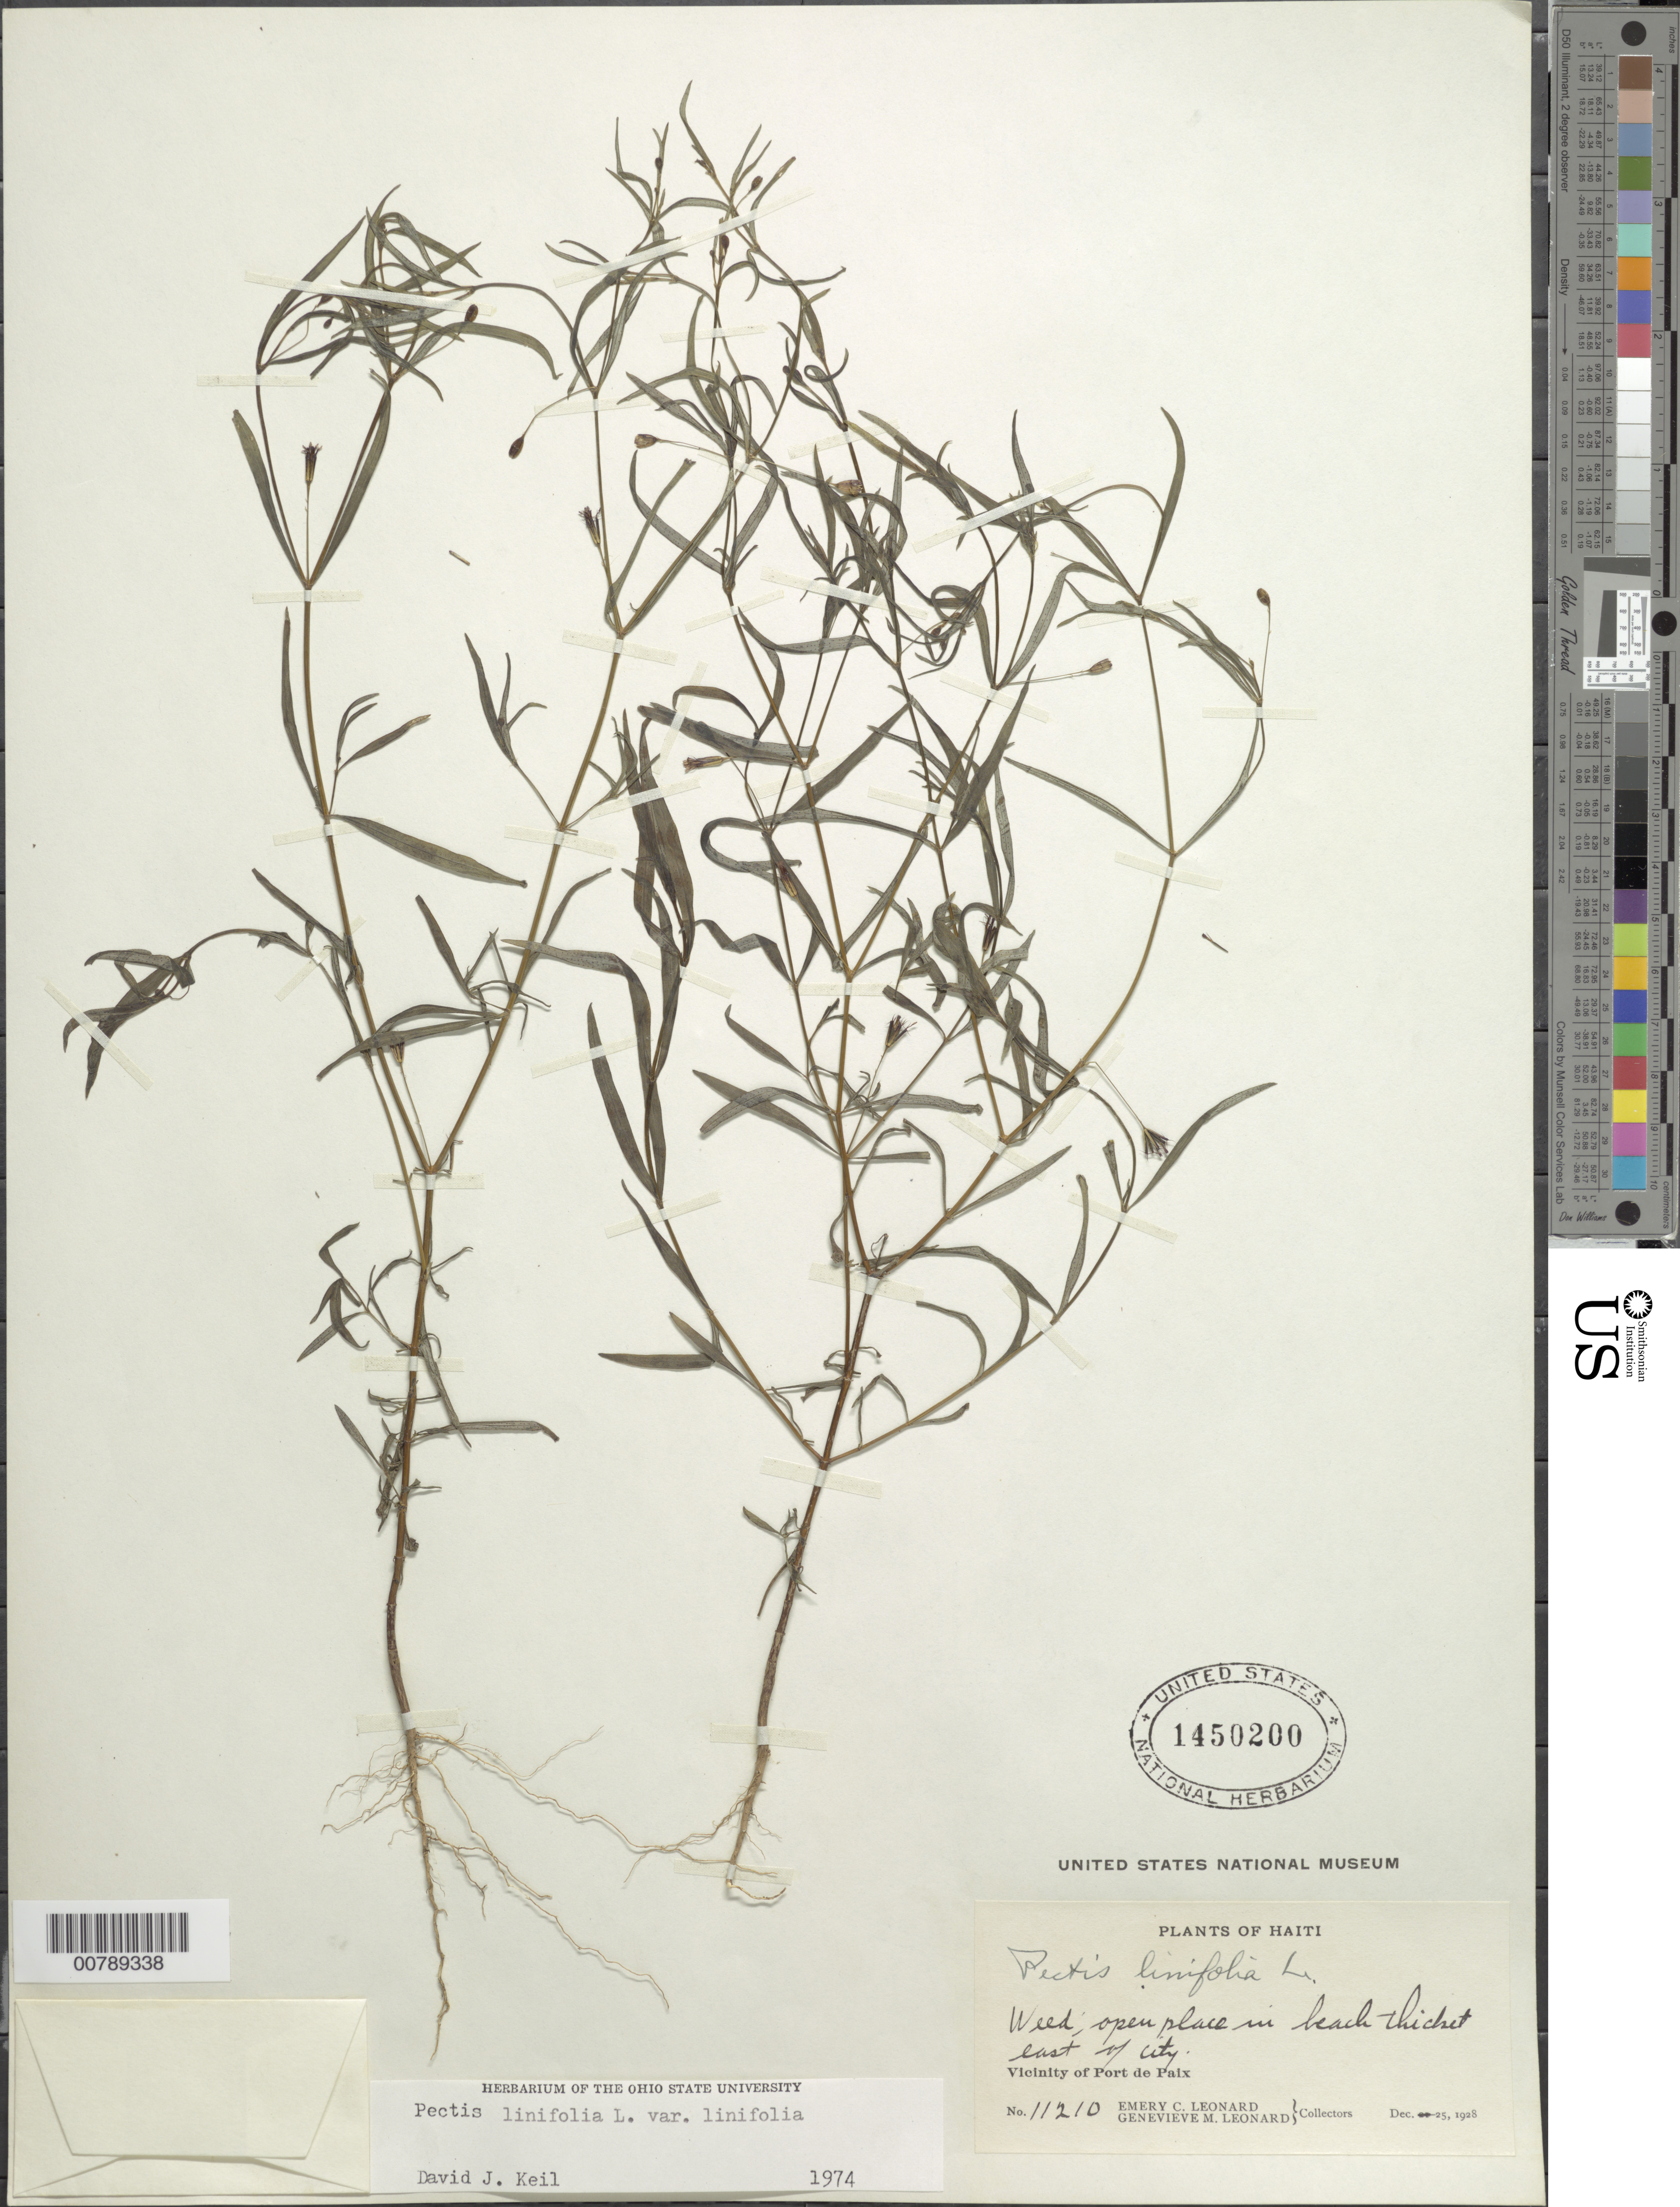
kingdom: Plantae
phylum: Tracheophyta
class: Magnoliopsida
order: Asterales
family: Asteraceae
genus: Pectis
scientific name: Pectis linifolia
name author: L.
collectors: E. C. Leonard & G. M. Leonard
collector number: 11210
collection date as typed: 25 Dec 1928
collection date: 1928-12-25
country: Haiti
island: Hispaniola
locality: Vicinity of Port de Paix. Open place in beach thicket east of city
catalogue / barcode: US 1450200